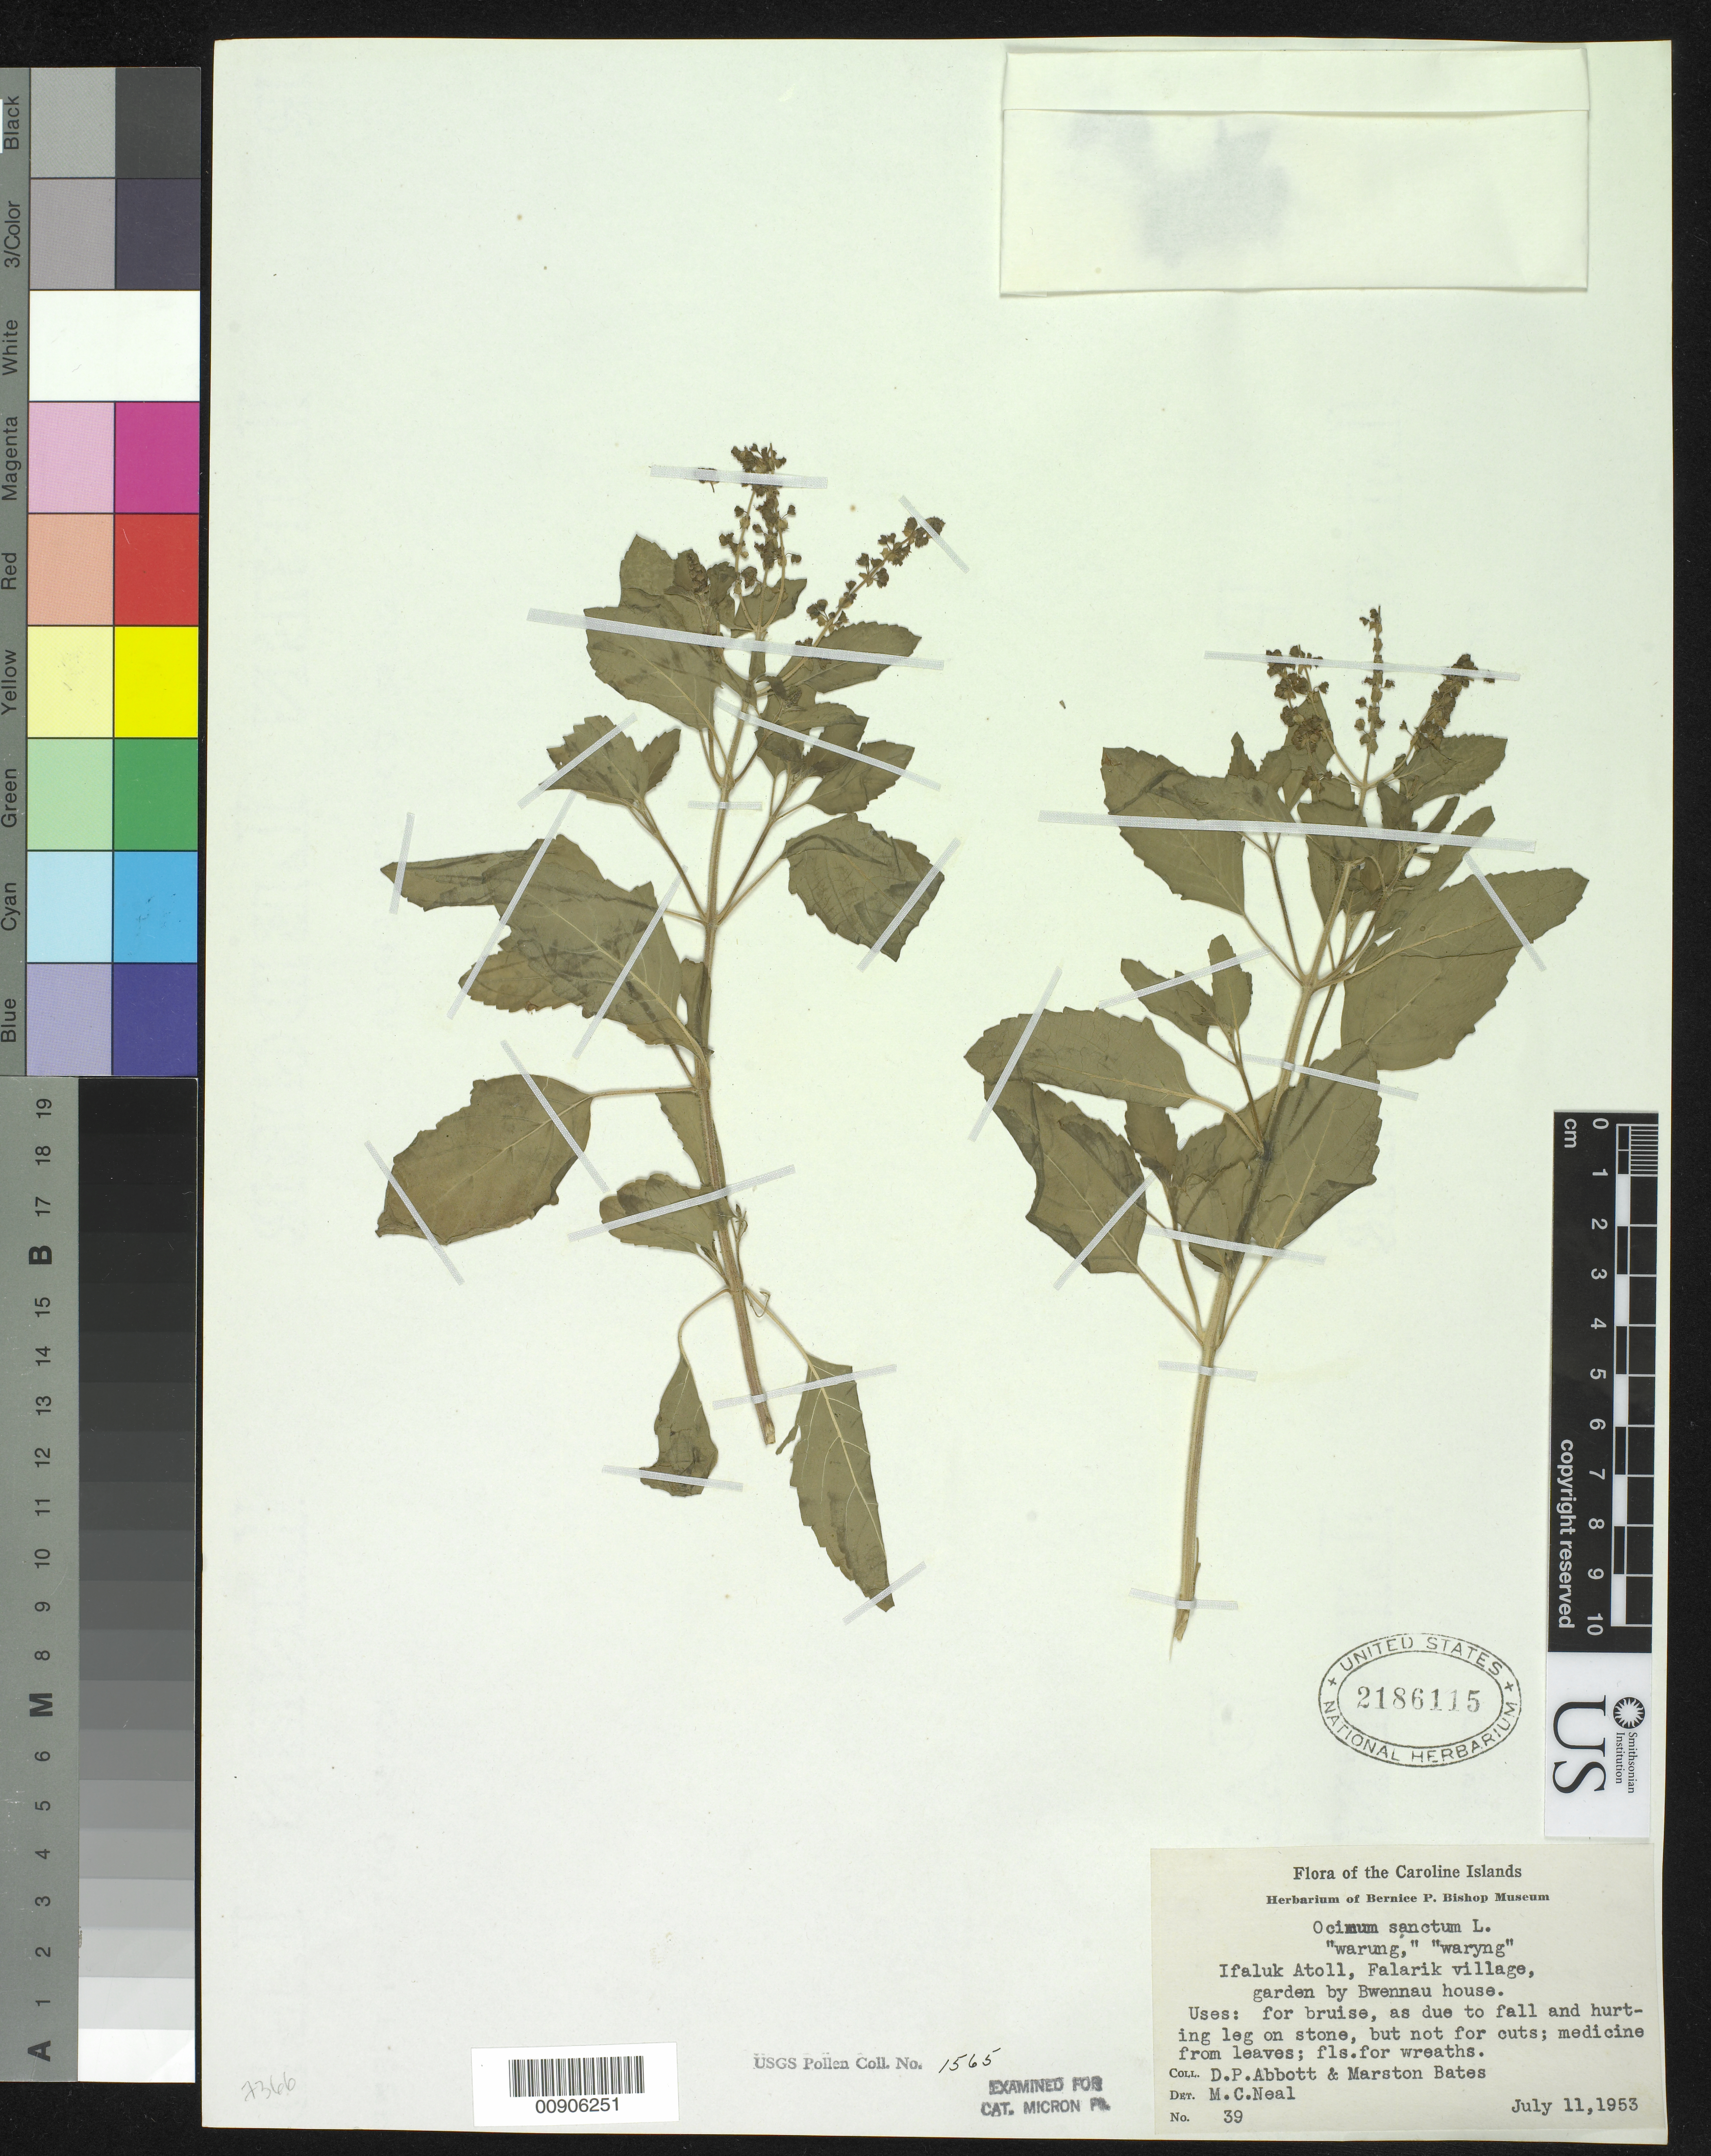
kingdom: Plantae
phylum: Tracheophyta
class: Magnoliopsida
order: Lamiales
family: Lamiaceae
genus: Ocimum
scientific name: Ocimum tenuiflorum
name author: L.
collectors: D. P. Abbott & M. Bates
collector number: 39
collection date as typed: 11 Jul 1953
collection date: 1953-07-11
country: Micronesia, Federated States of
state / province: Yap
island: Ifalik (Ifaluk) Atoll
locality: Falarik village, garden by Bwennau house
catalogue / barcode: US 2186115